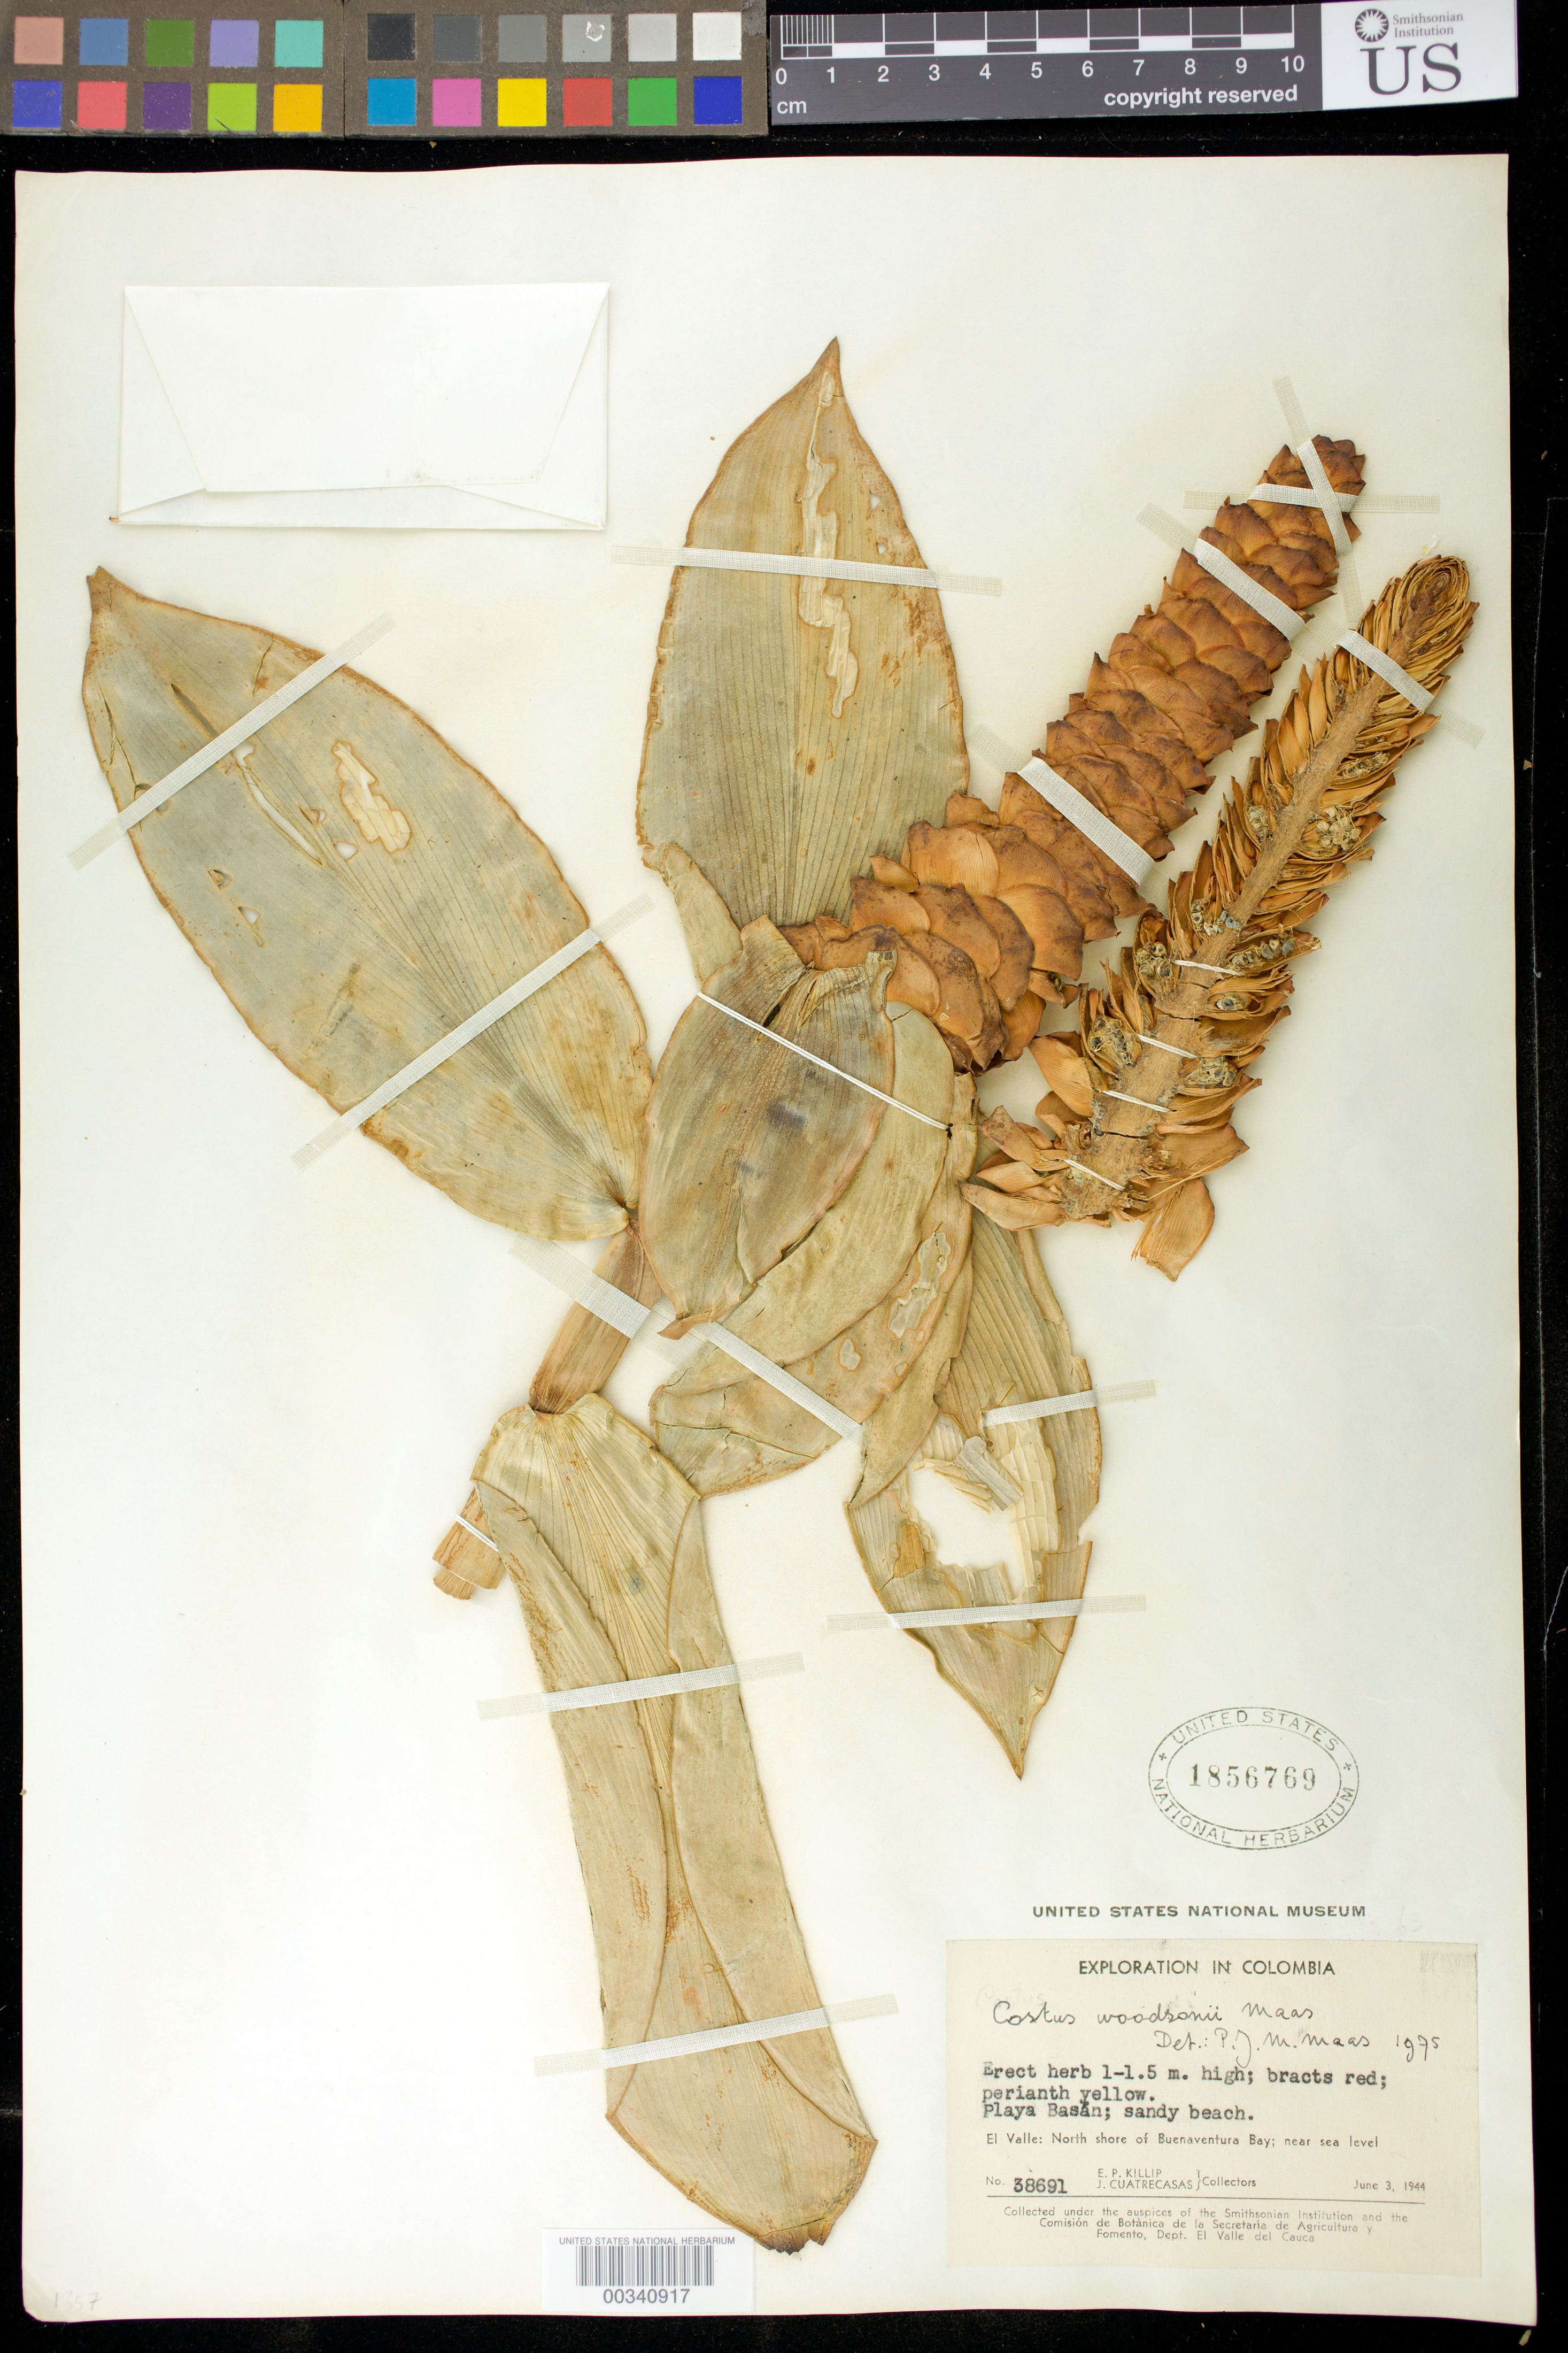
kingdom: Plantae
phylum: Tracheophyta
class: Liliopsida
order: Zingiberales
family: Costaceae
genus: Costus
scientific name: Costus woodsonii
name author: Maas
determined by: Maas, Paul J. M.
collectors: E. P. Killip & J. Cuatrecasas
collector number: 38691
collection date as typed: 03 Jun 1944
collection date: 1944-06-03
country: Colombia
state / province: Valle del Cauca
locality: El Valle: N shore of Buena Ventura Bay; near sea level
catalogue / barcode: US 1856769